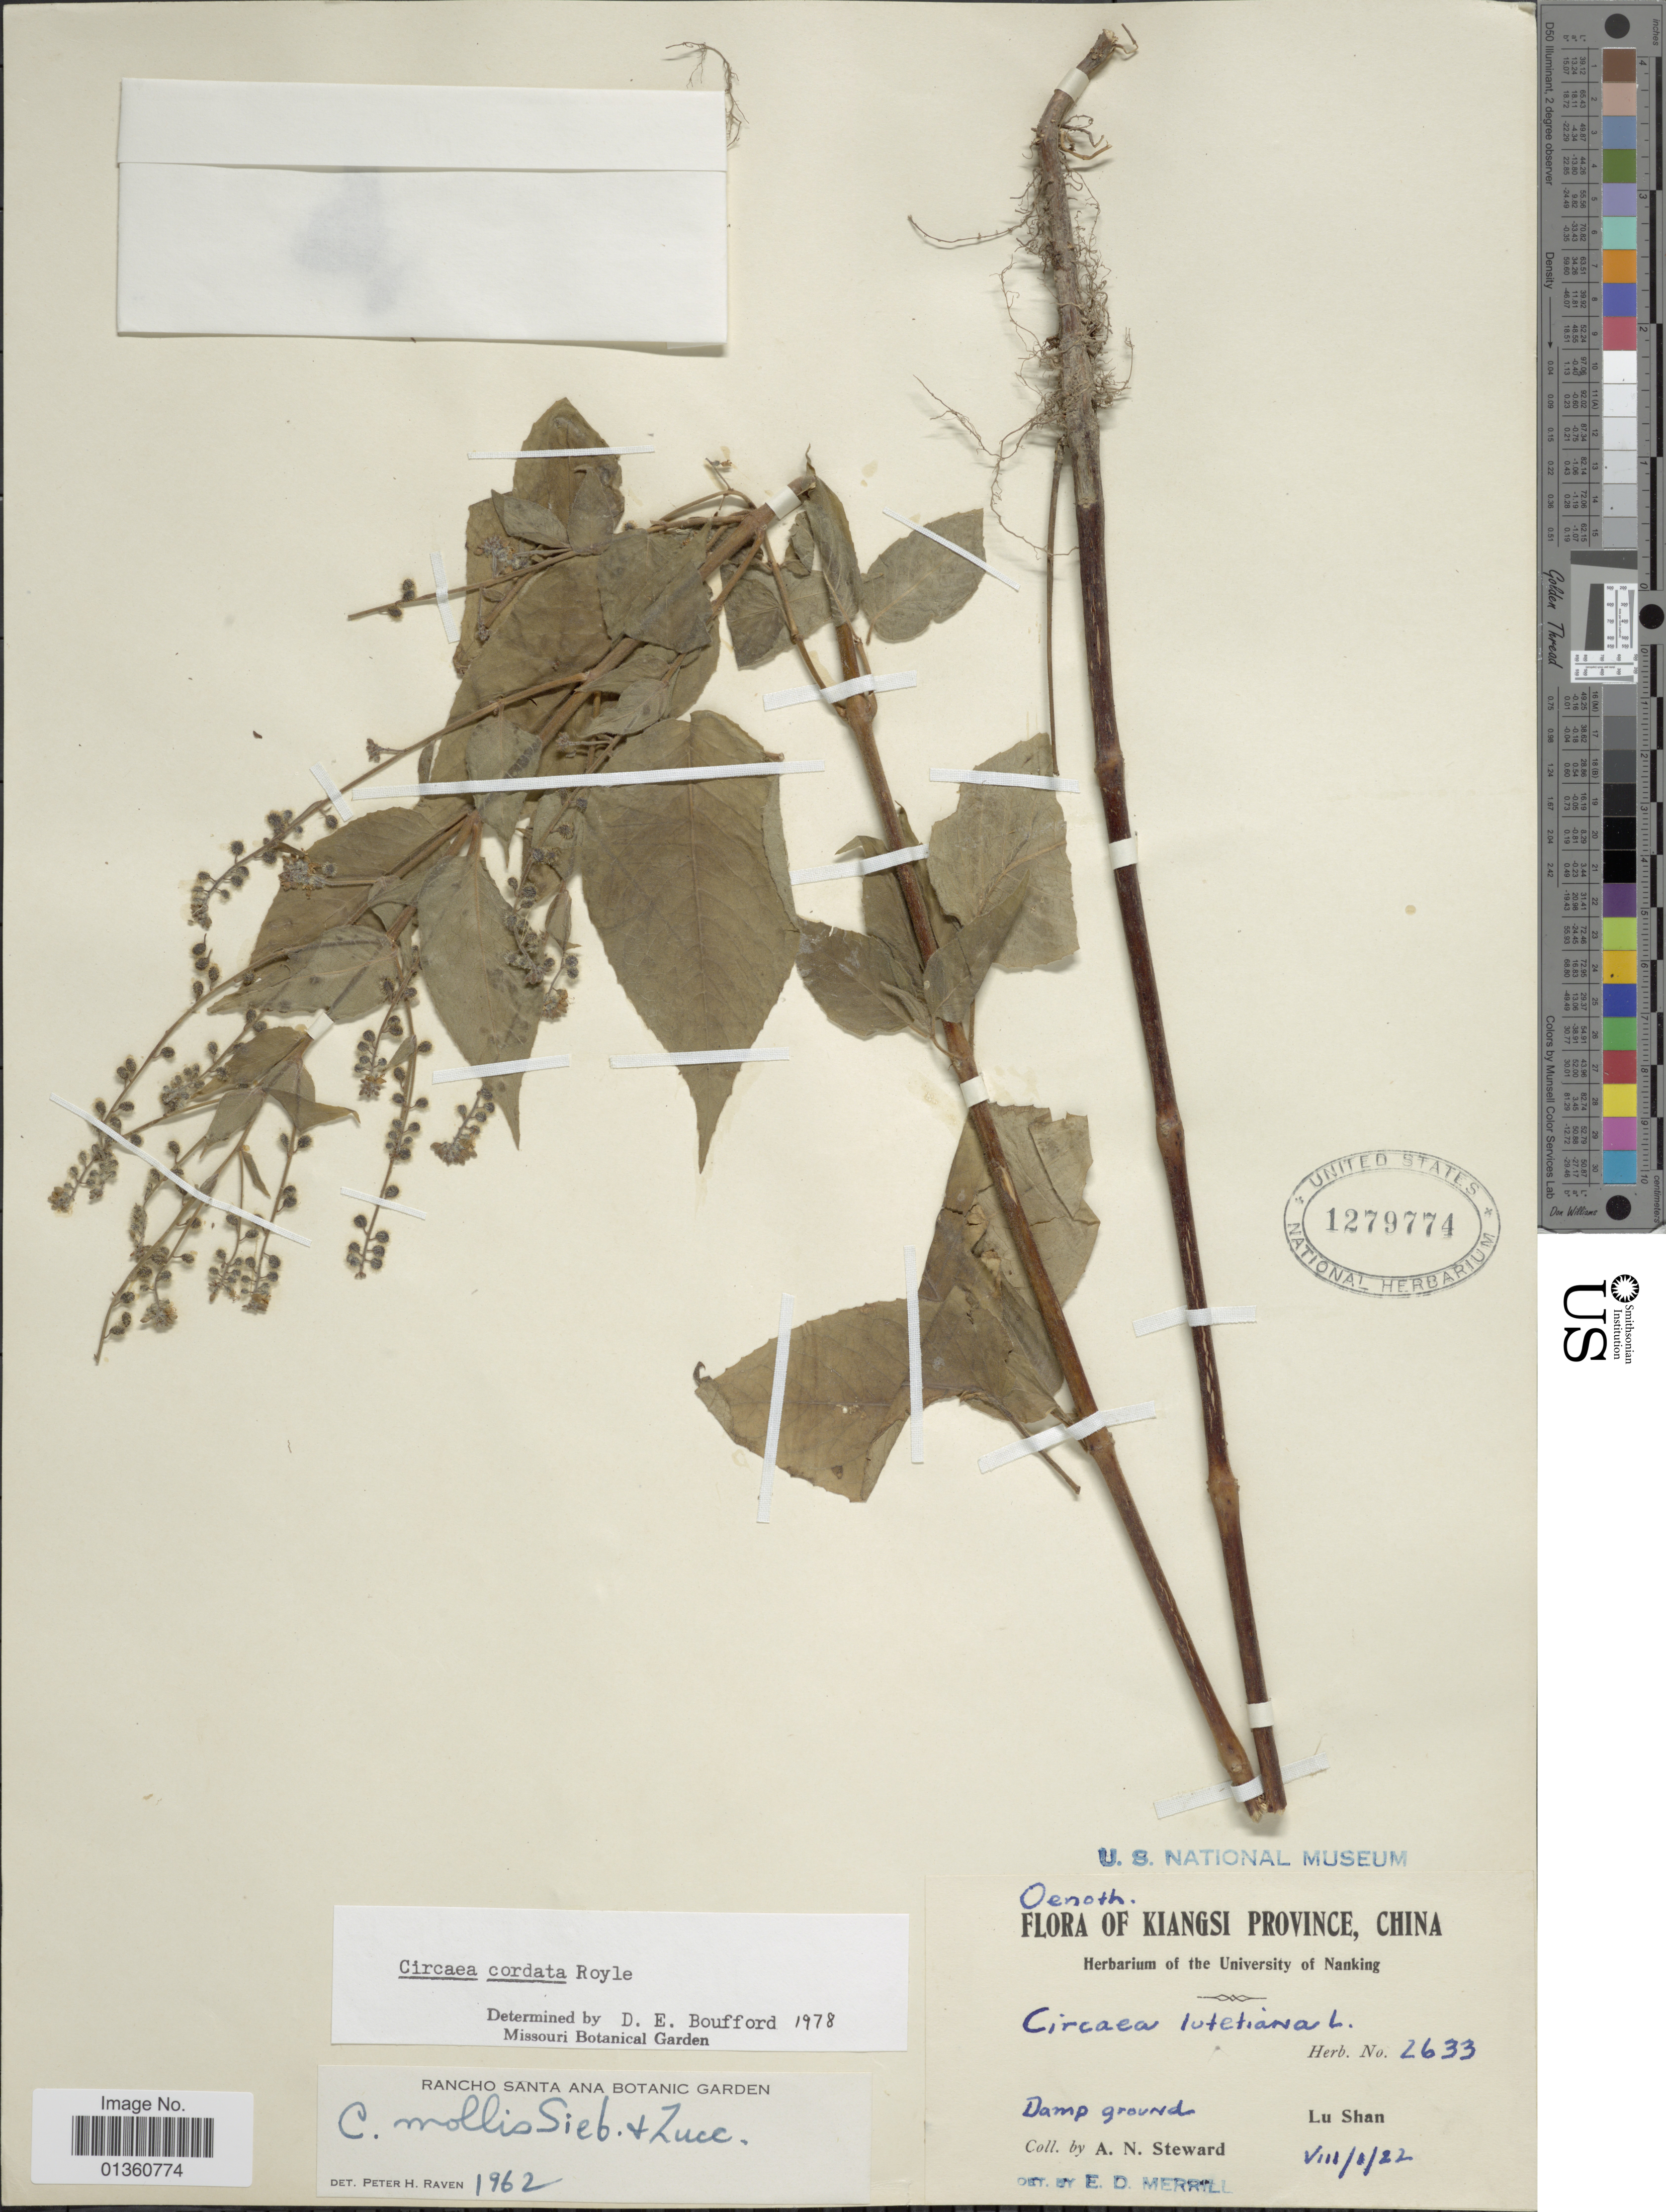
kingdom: Plantae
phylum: Tracheophyta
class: Magnoliopsida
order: Myrtales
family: Onagraceae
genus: Circaea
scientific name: Circaea cordata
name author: Royle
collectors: A. N. Steward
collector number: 2633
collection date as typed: Transcribed d/m/y: 1/8/22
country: China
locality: Kiangsi Province. Lu Shan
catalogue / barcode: US 1279774